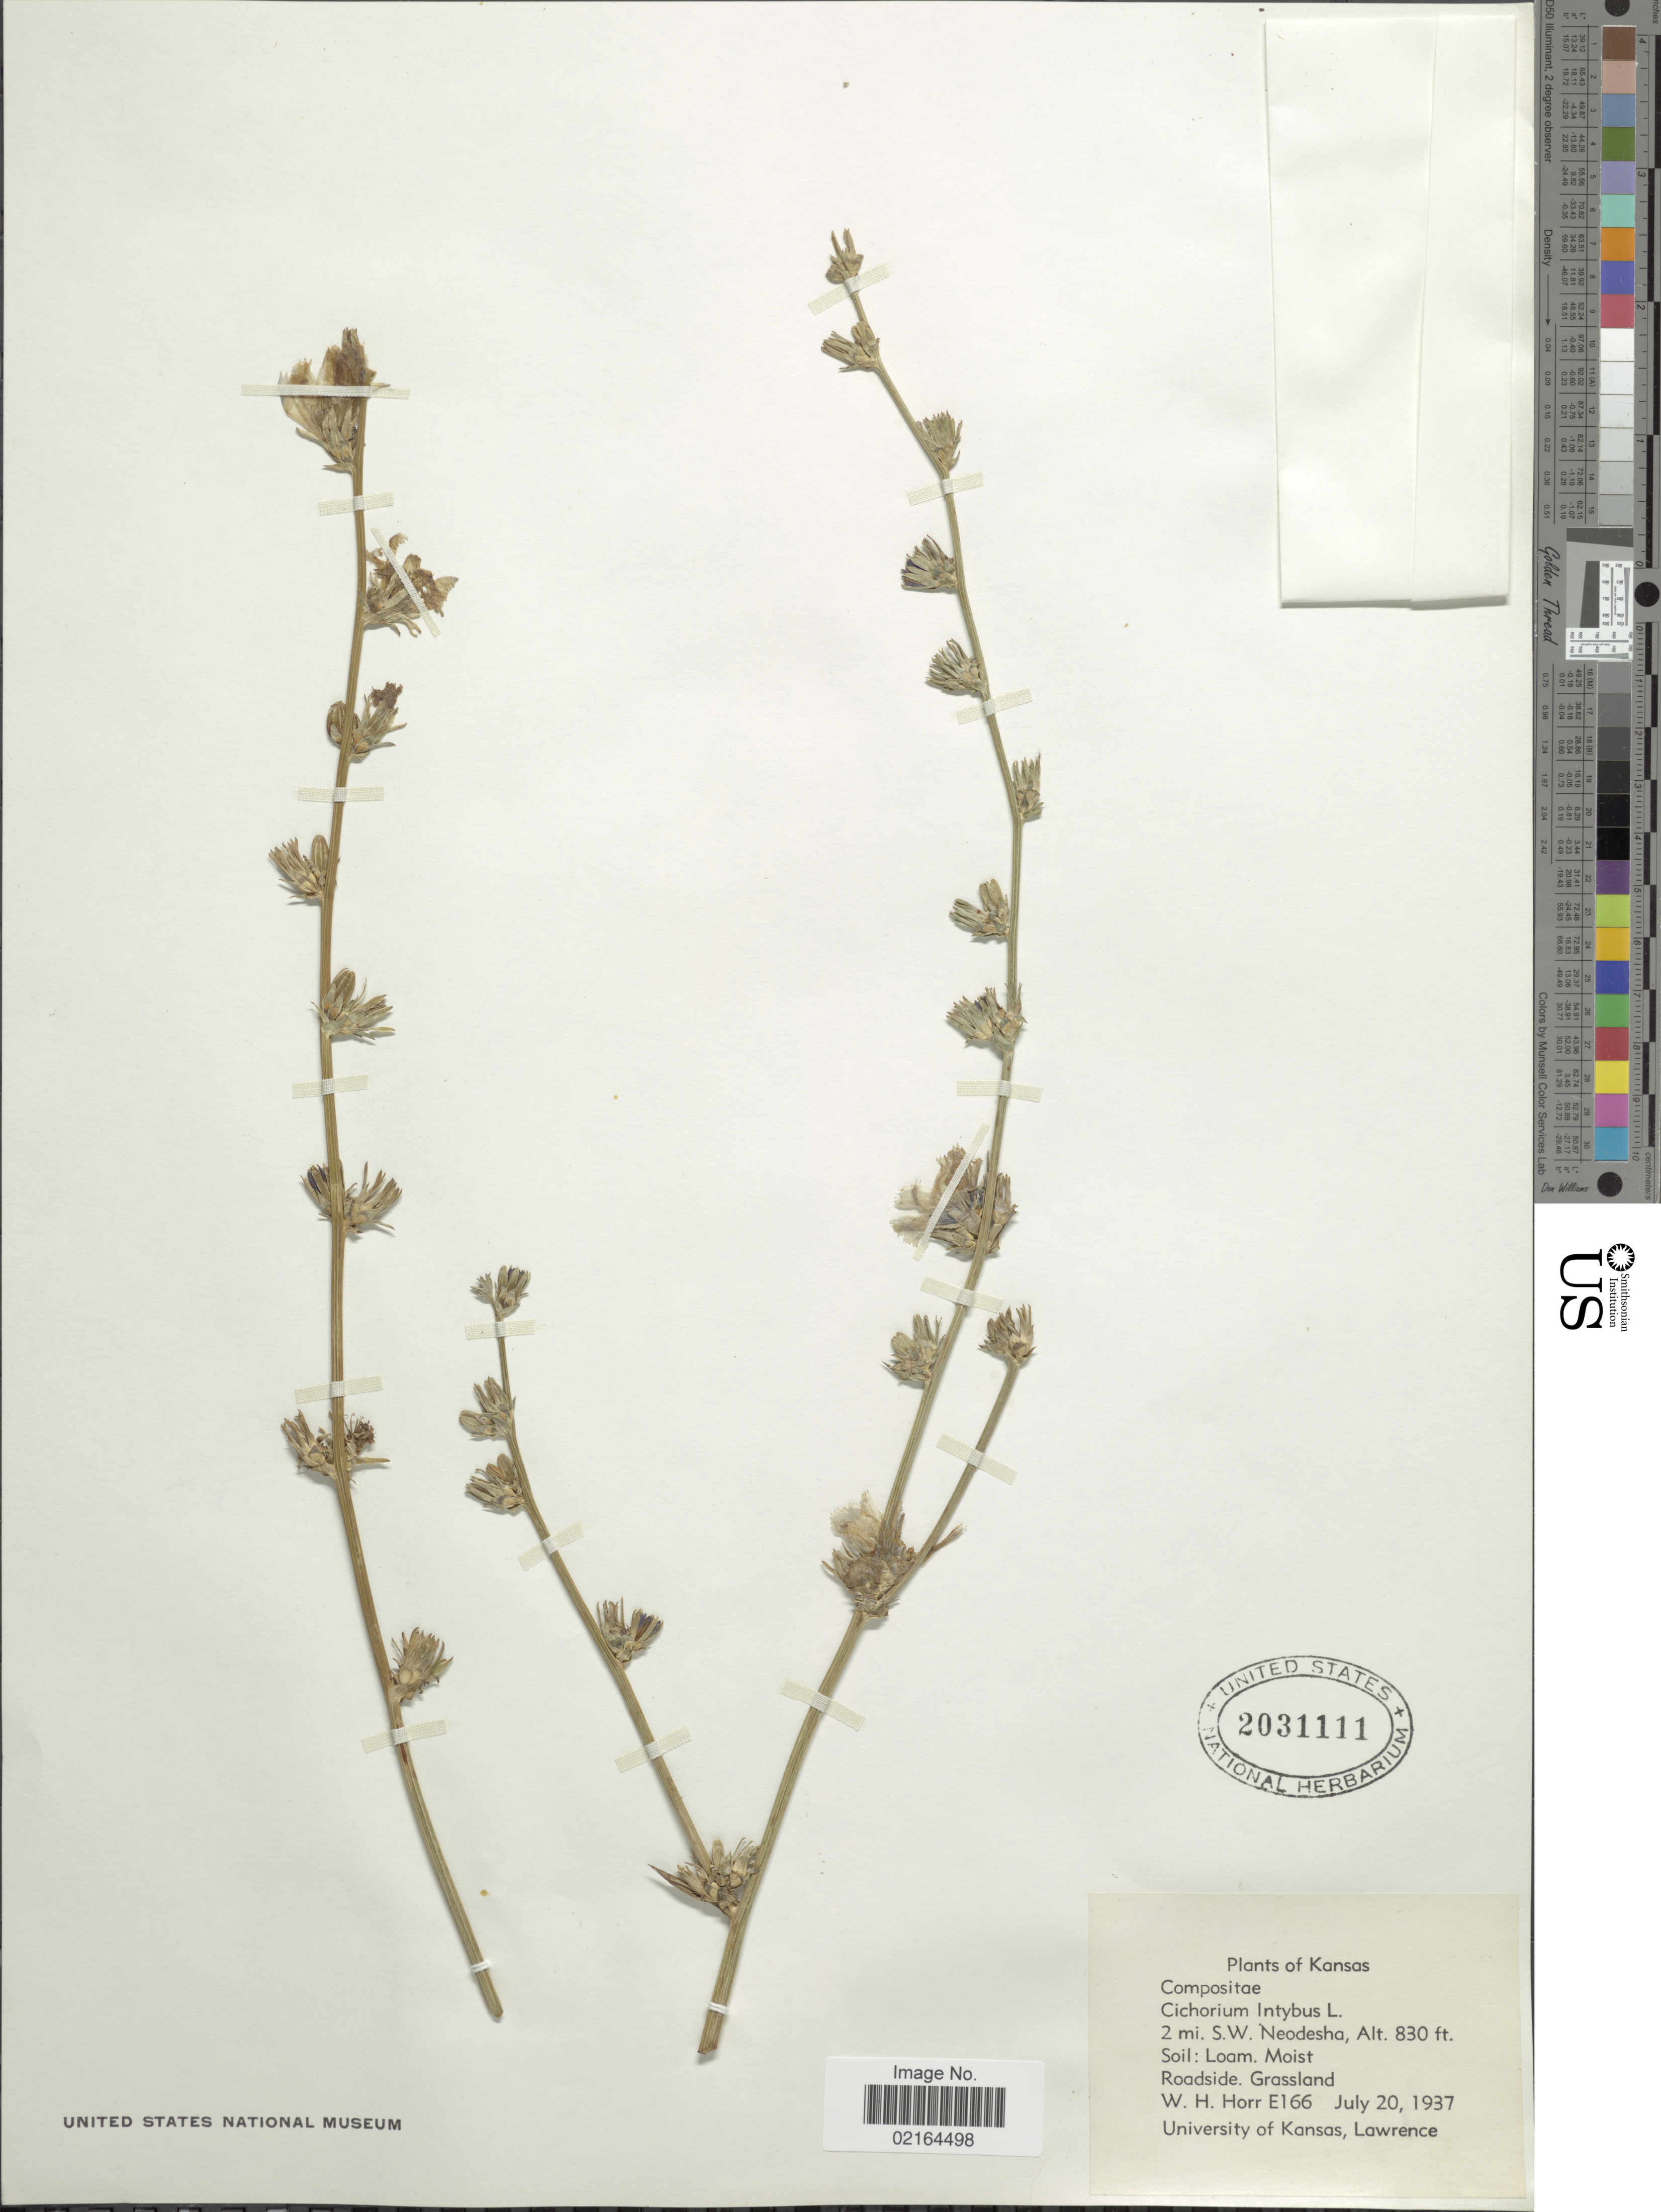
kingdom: Plantae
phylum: Tracheophyta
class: Magnoliopsida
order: Asterales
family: Asteraceae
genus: Cichorium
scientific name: Cichorium intybus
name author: L.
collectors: W. H. Horr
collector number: E166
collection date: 1937-07-20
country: United States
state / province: Kansas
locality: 2 mi. S.W. Neodesha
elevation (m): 253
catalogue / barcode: US 2031111